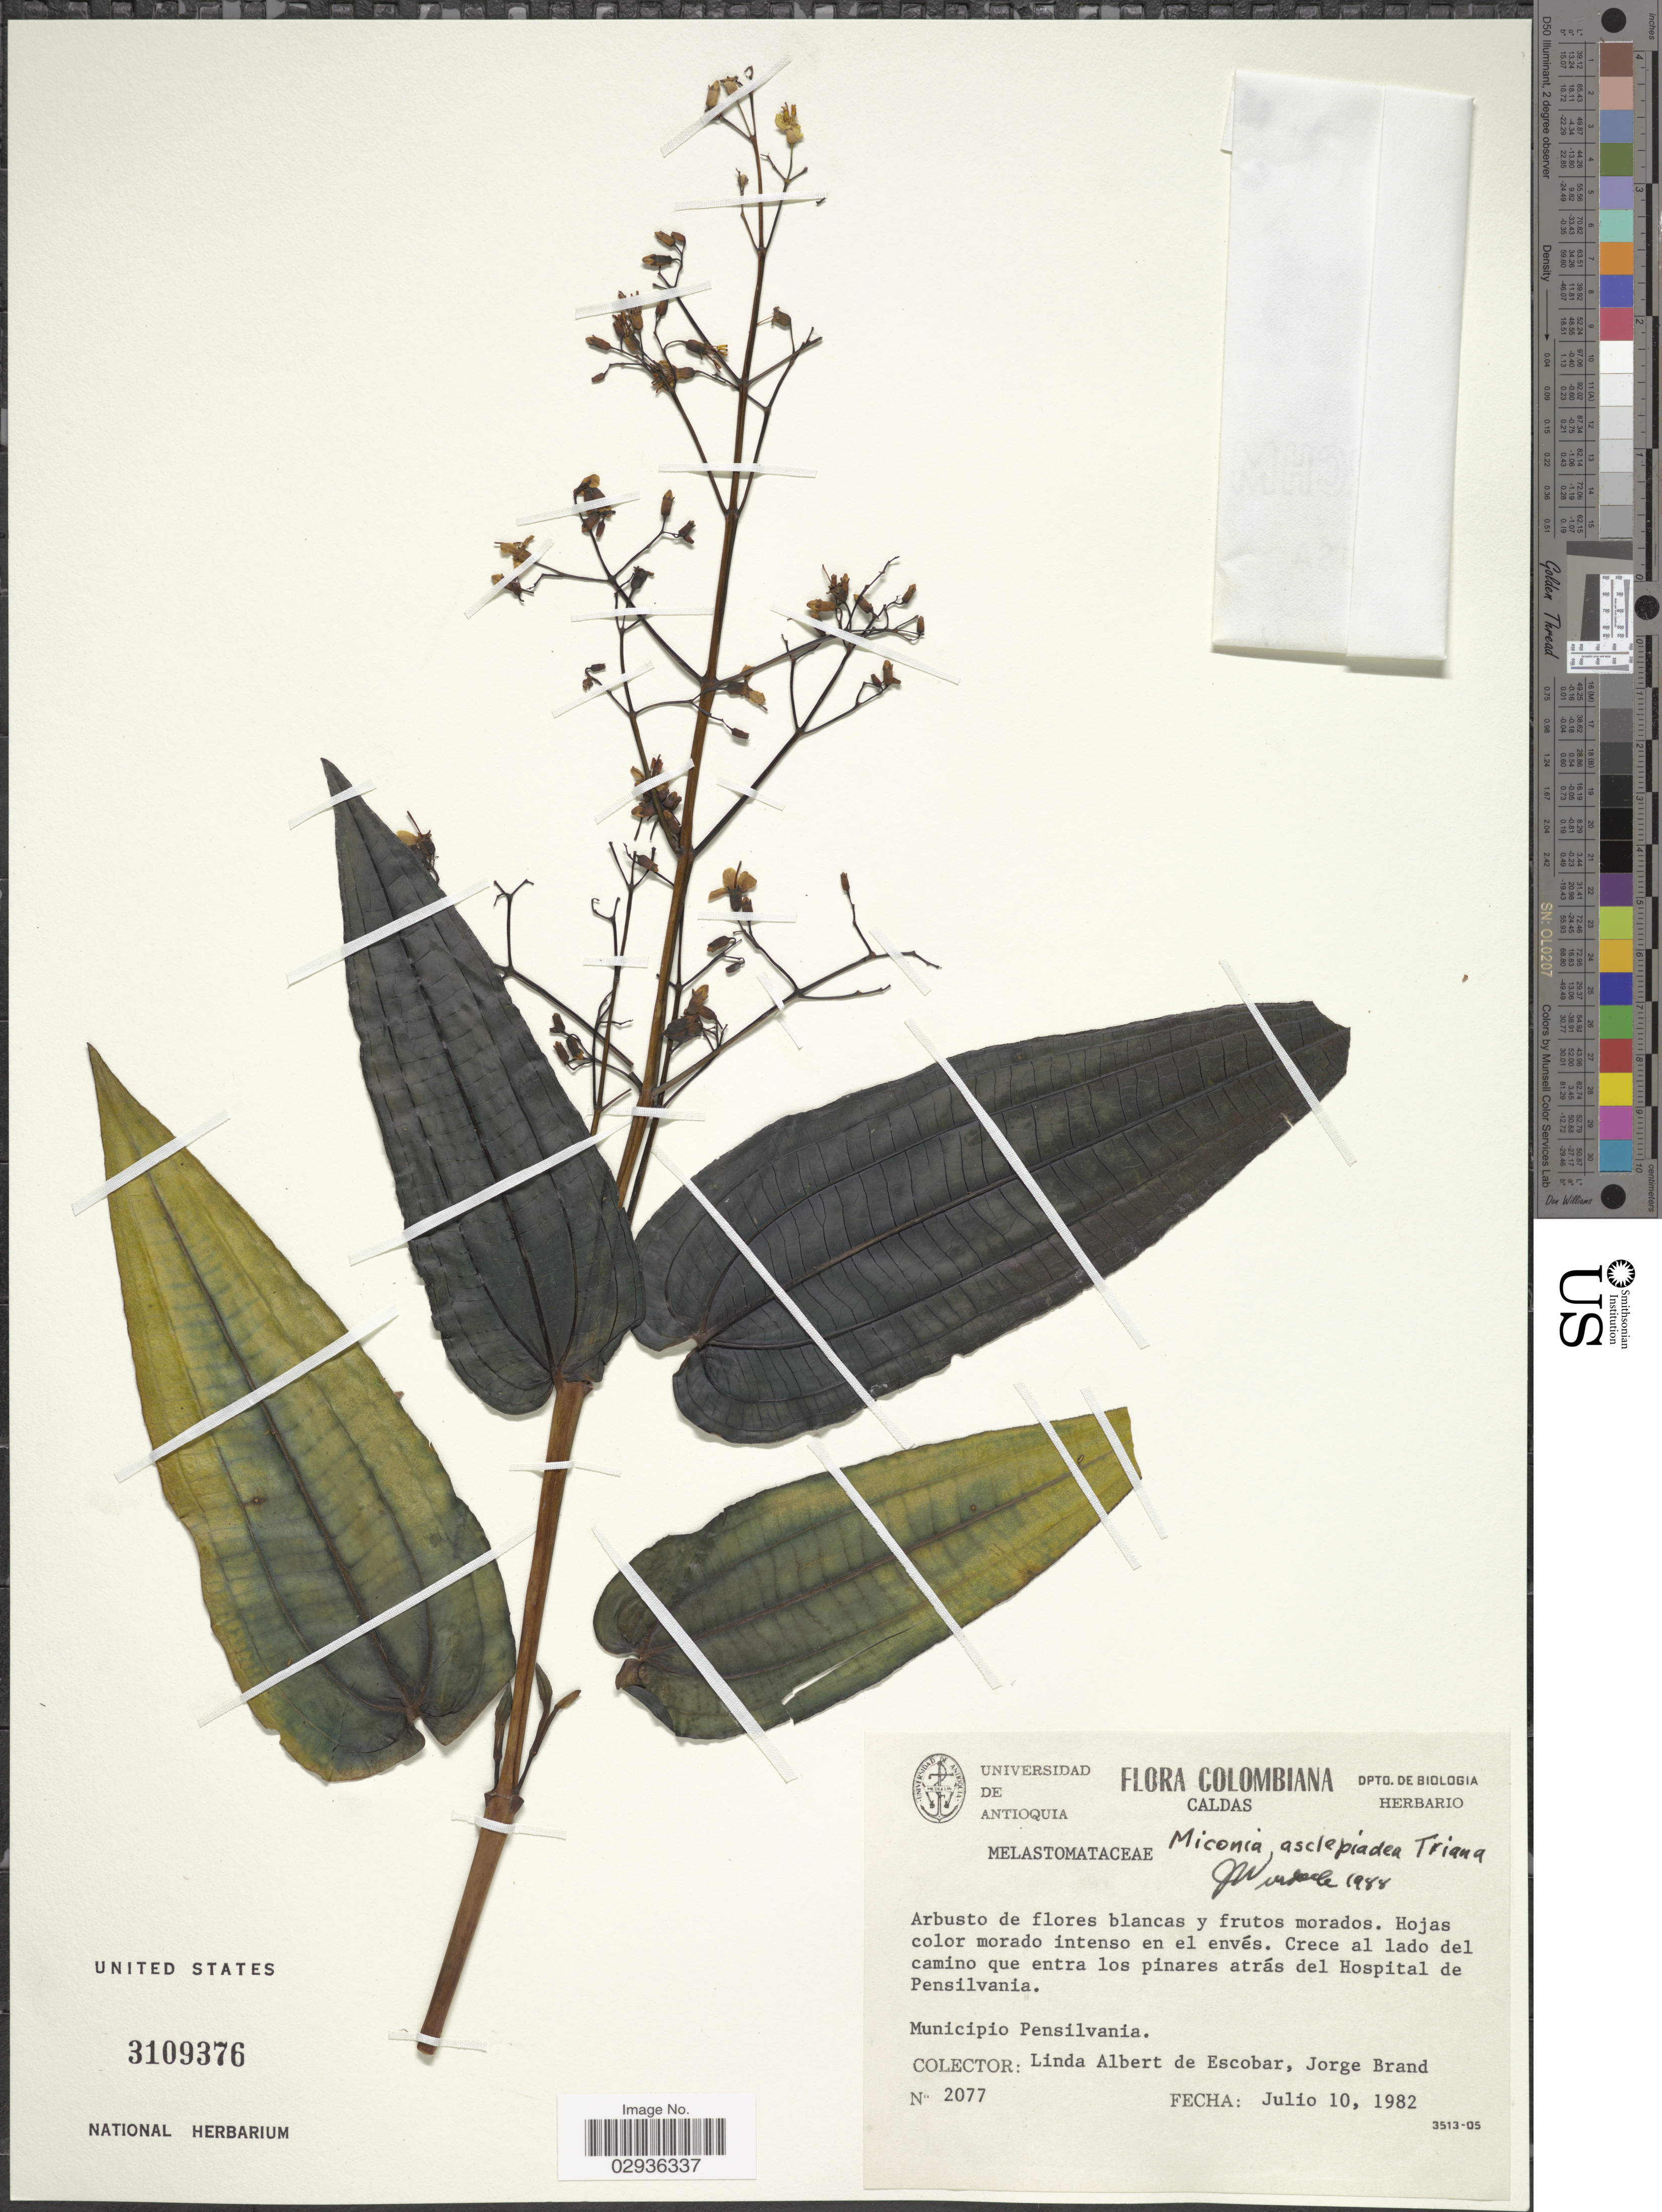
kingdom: Plantae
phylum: Tracheophyta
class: Magnoliopsida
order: Myrtales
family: Melastomataceae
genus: Miconia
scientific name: Miconia asclepiadea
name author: Triana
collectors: L. K. de Escobar & J. Brand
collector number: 2077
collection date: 1982-07-10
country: Colombia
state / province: Caldas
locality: Crece al lado del camino que entra los pinares atrás del Hospital de Pensilvania. Municipio Pensilvania.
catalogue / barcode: US 3109376